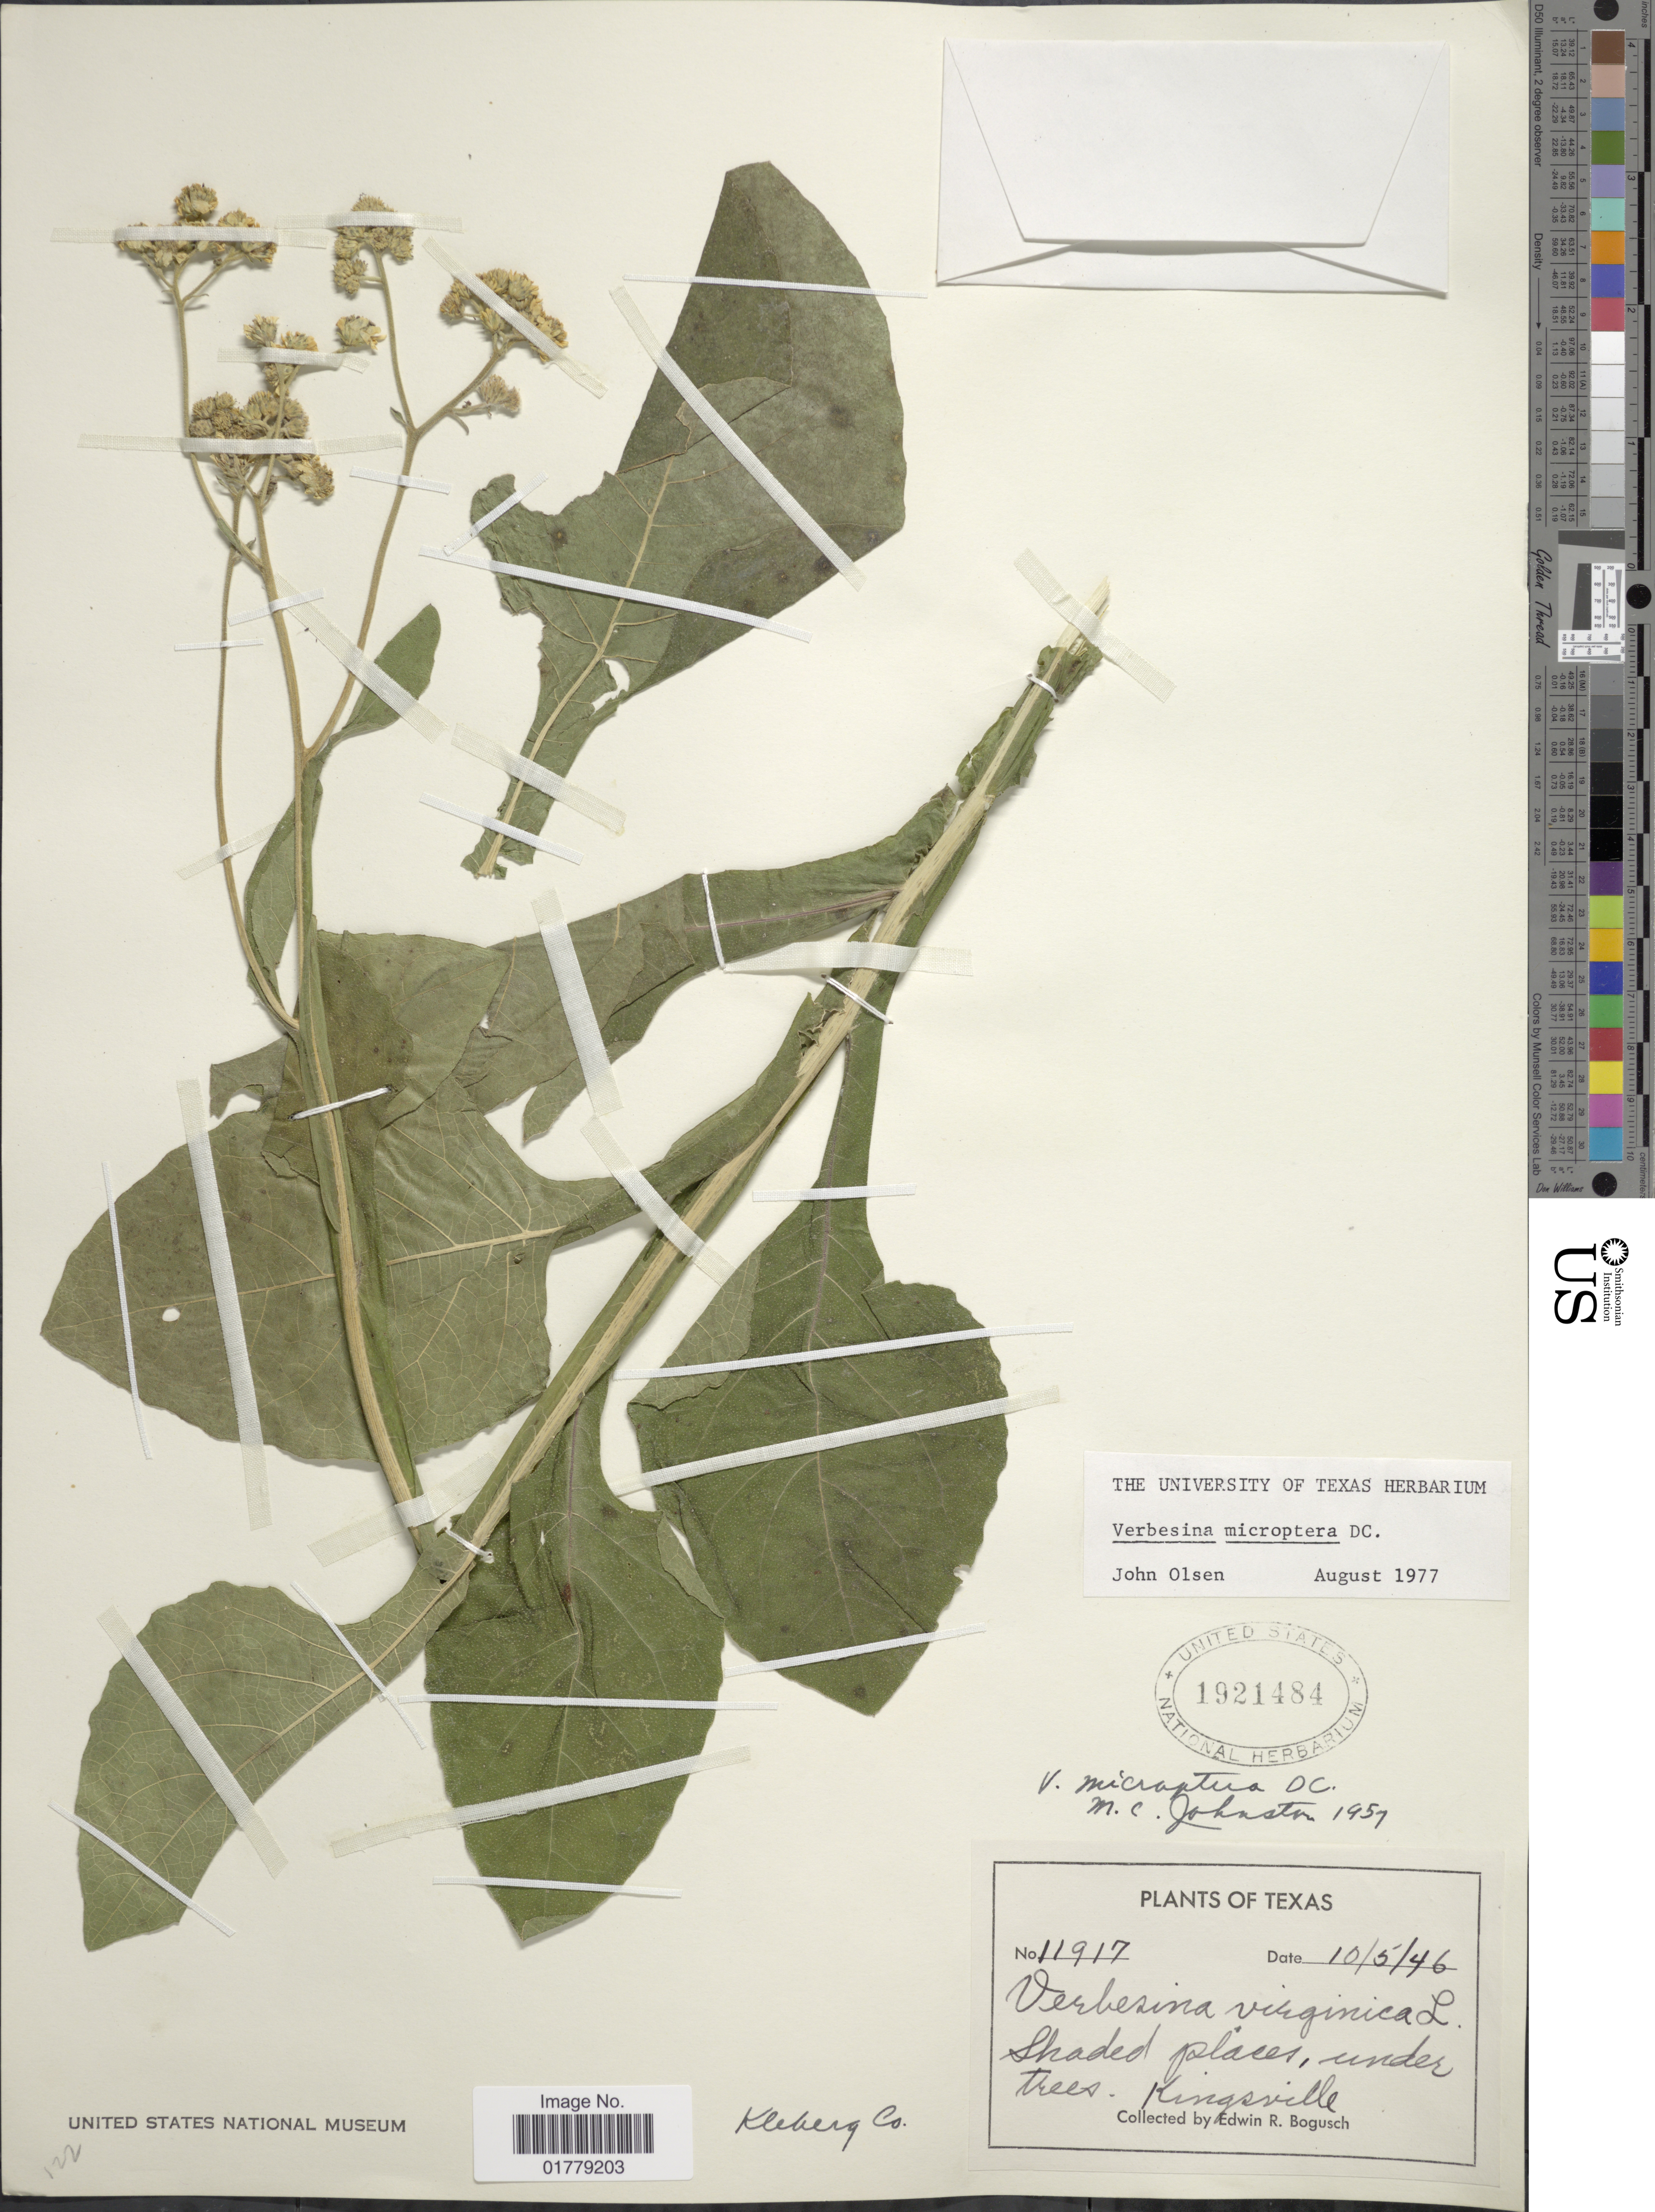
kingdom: Plantae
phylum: Tracheophyta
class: Magnoliopsida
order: Asterales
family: Asteraceae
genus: Verbesina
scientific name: Verbesina microptera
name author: DC.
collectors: E. Bogusch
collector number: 11917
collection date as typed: Transcribed d/m/y: 5/10/46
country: United States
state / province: Texas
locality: Shaded places, under trees, Kingsville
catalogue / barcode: US 1921484